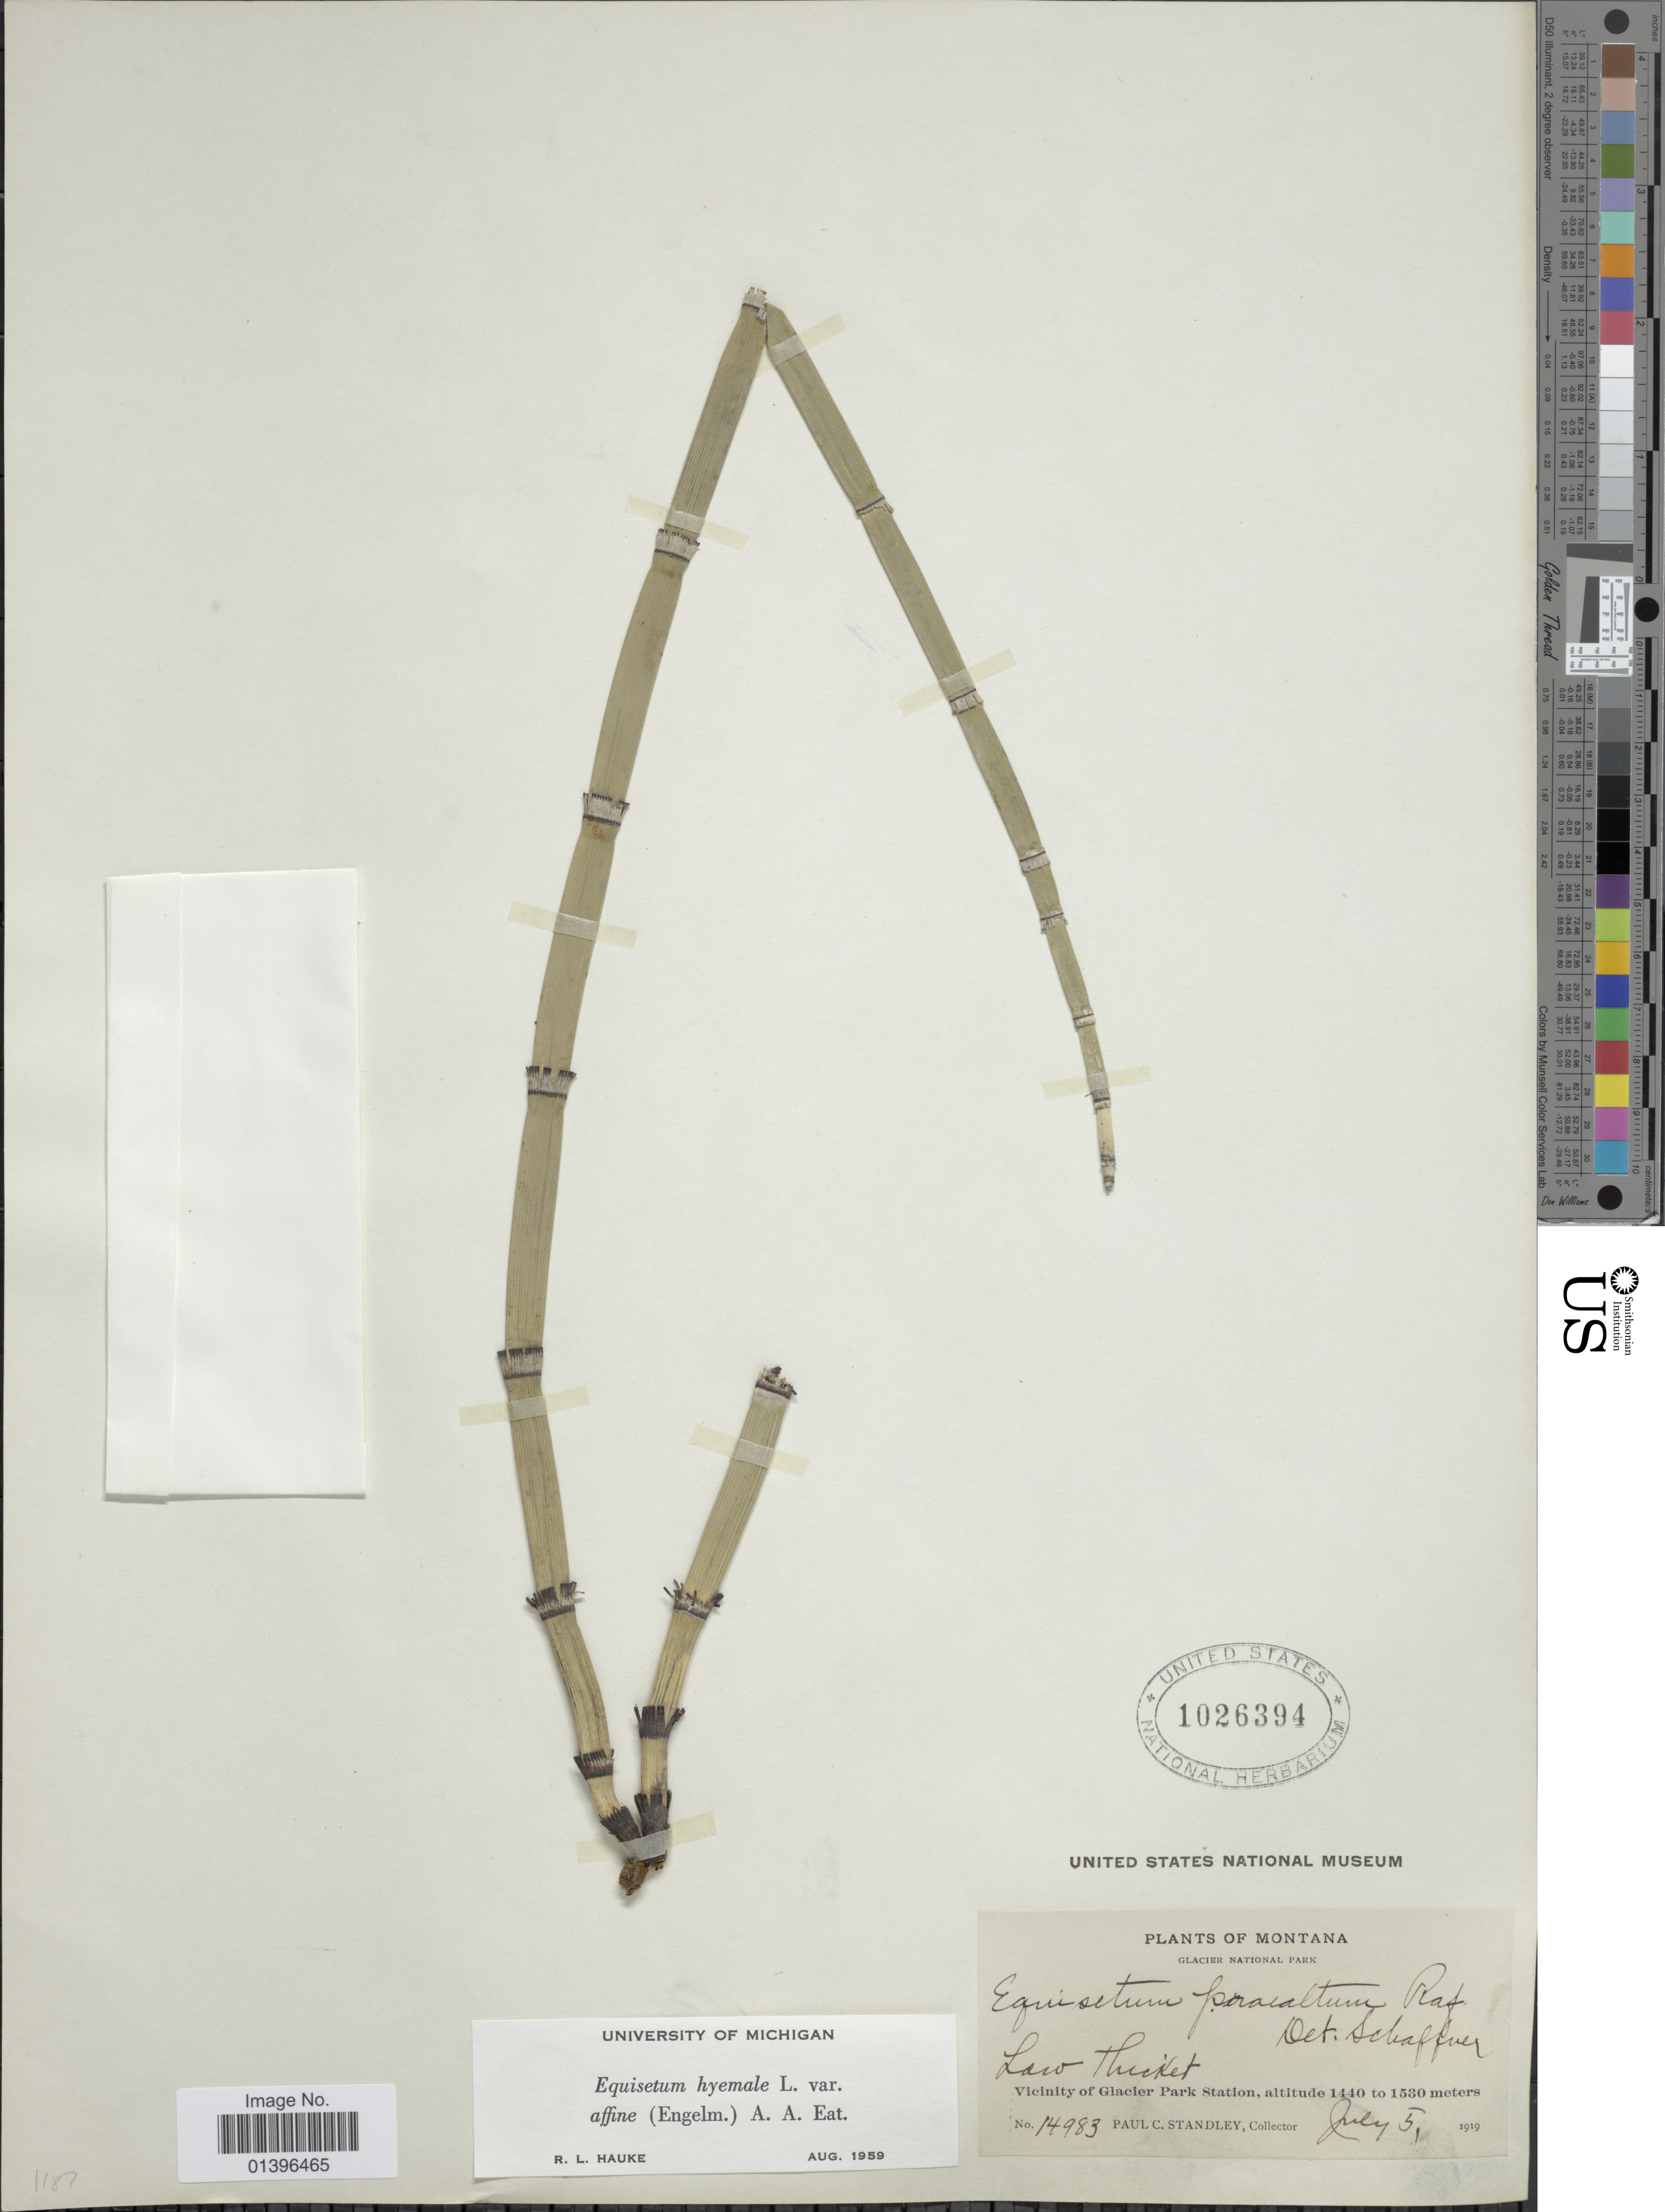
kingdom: Plantae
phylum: Tracheophyta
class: Polypodiopsida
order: Equisetales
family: Equisetaceae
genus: Equisetum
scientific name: Equisetum hyemale var. affine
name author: (Engelm.) A.A. Eaton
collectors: P. C. Standley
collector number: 14983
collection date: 1919-07-05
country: United States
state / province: Montana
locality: Glacier National Park. Vicinity of Glacier Park Station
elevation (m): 1440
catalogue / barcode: US 1026394